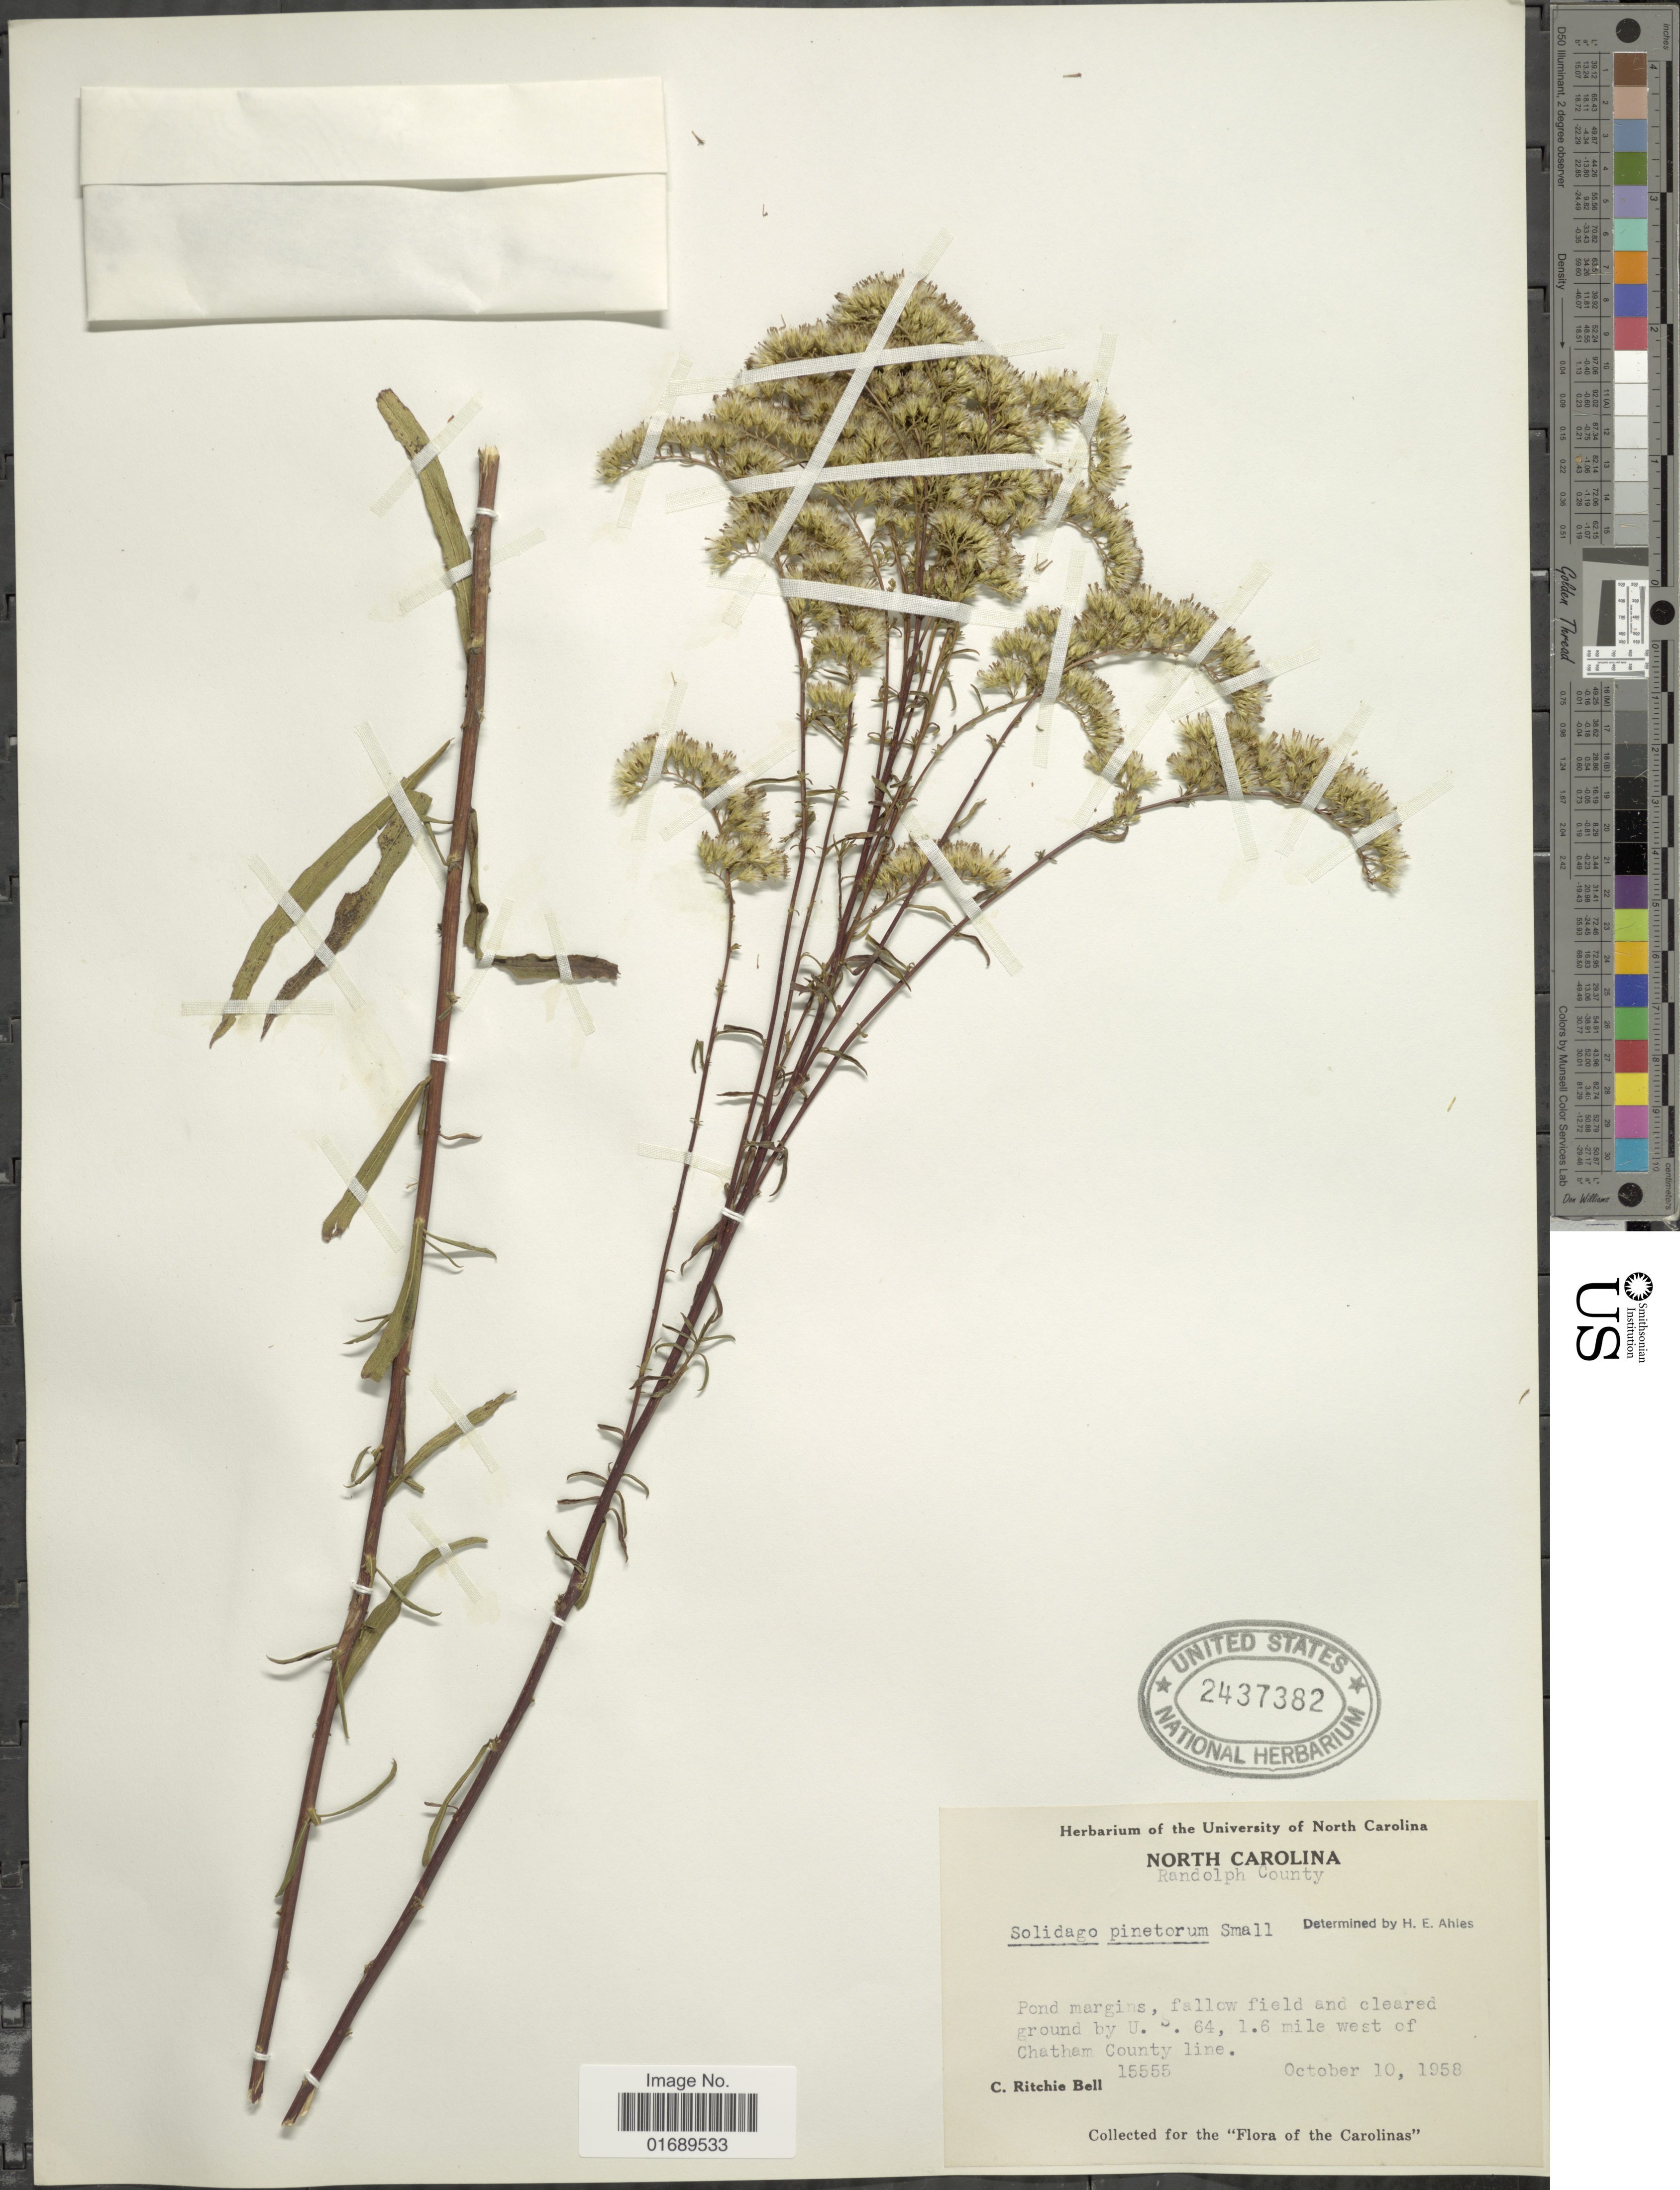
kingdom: Plantae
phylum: Tracheophyta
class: Magnoliopsida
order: Asterales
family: Asteraceae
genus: Solidago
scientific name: Solidago pinetorum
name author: Aiton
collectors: C. R. Bell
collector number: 15555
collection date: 1958-10-10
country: United States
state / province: North Carolina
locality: Rendolph County, Pond margins, fallow field and cleared ground by U.S. 64, 1.6 mile west of Chatham County line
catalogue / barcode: US 2437382